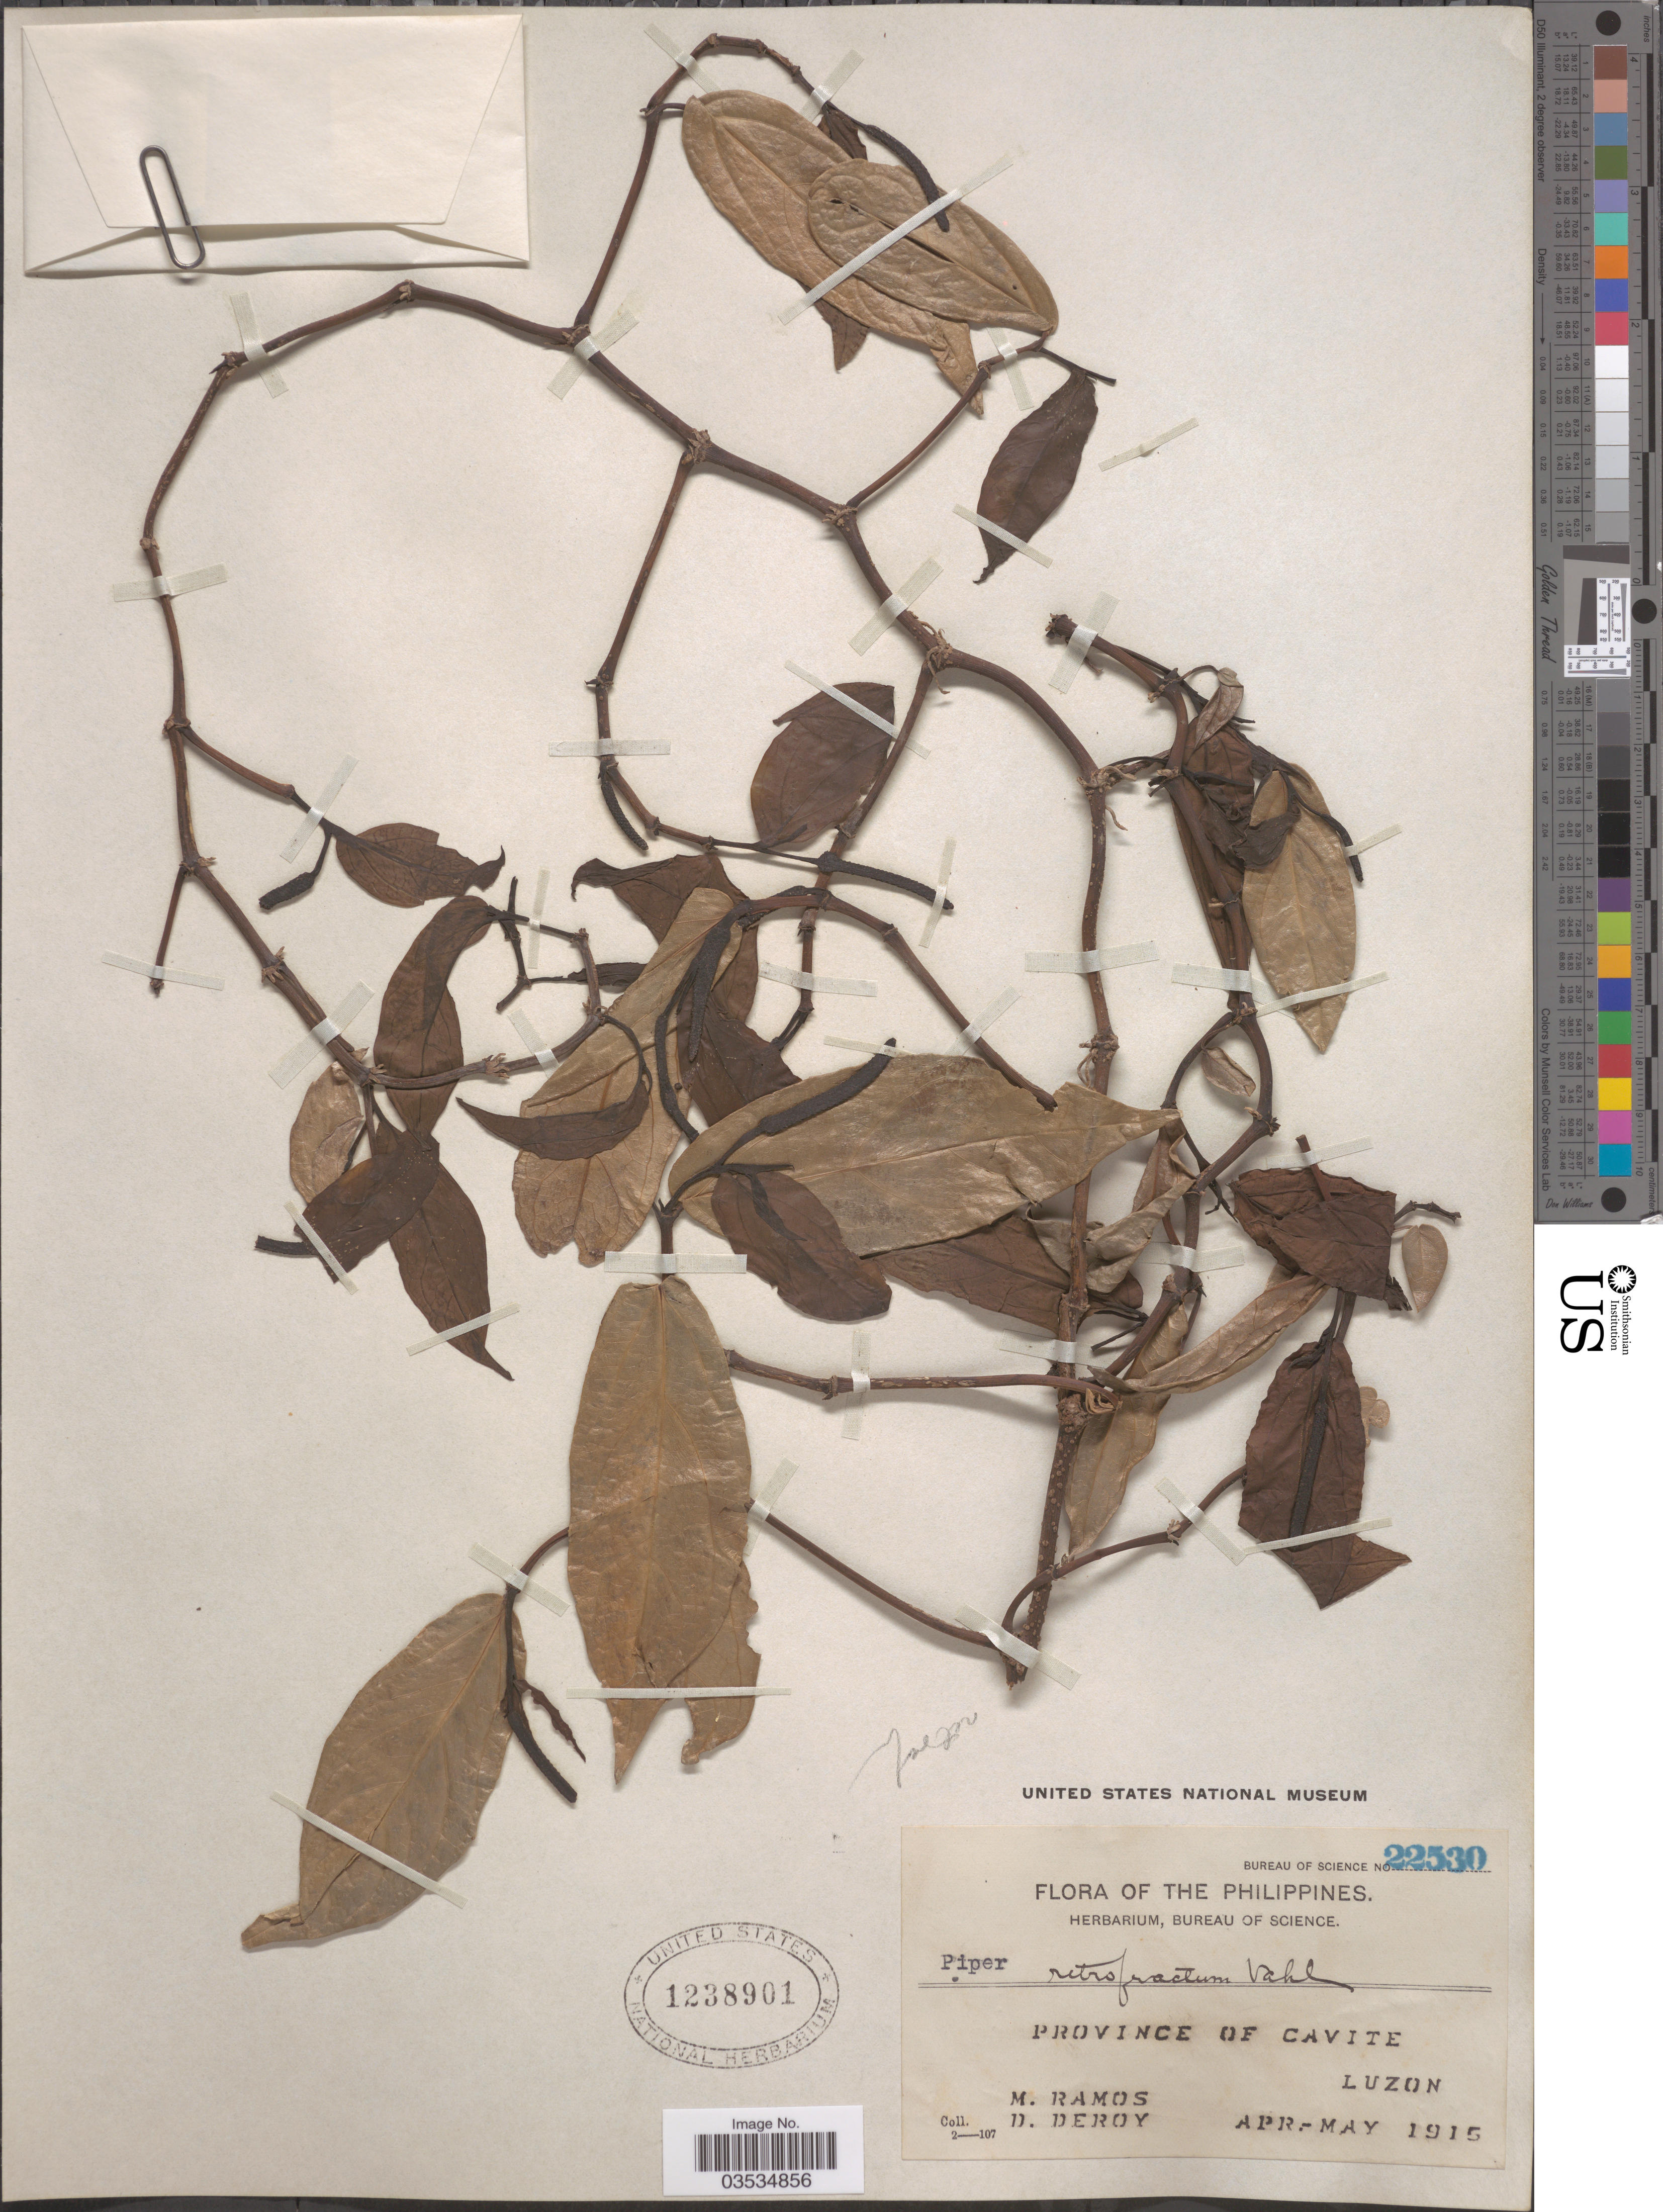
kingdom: Plantae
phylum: Tracheophyta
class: Magnoliopsida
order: Piperales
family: Piperaceae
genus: Piper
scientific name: Piper retrofractum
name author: Vahl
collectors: M. Ramos & D. Deroy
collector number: Bureau of Science 22530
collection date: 1915-04/1915-05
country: Philippines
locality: Province of Cavite. Luzon.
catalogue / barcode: US 1238901